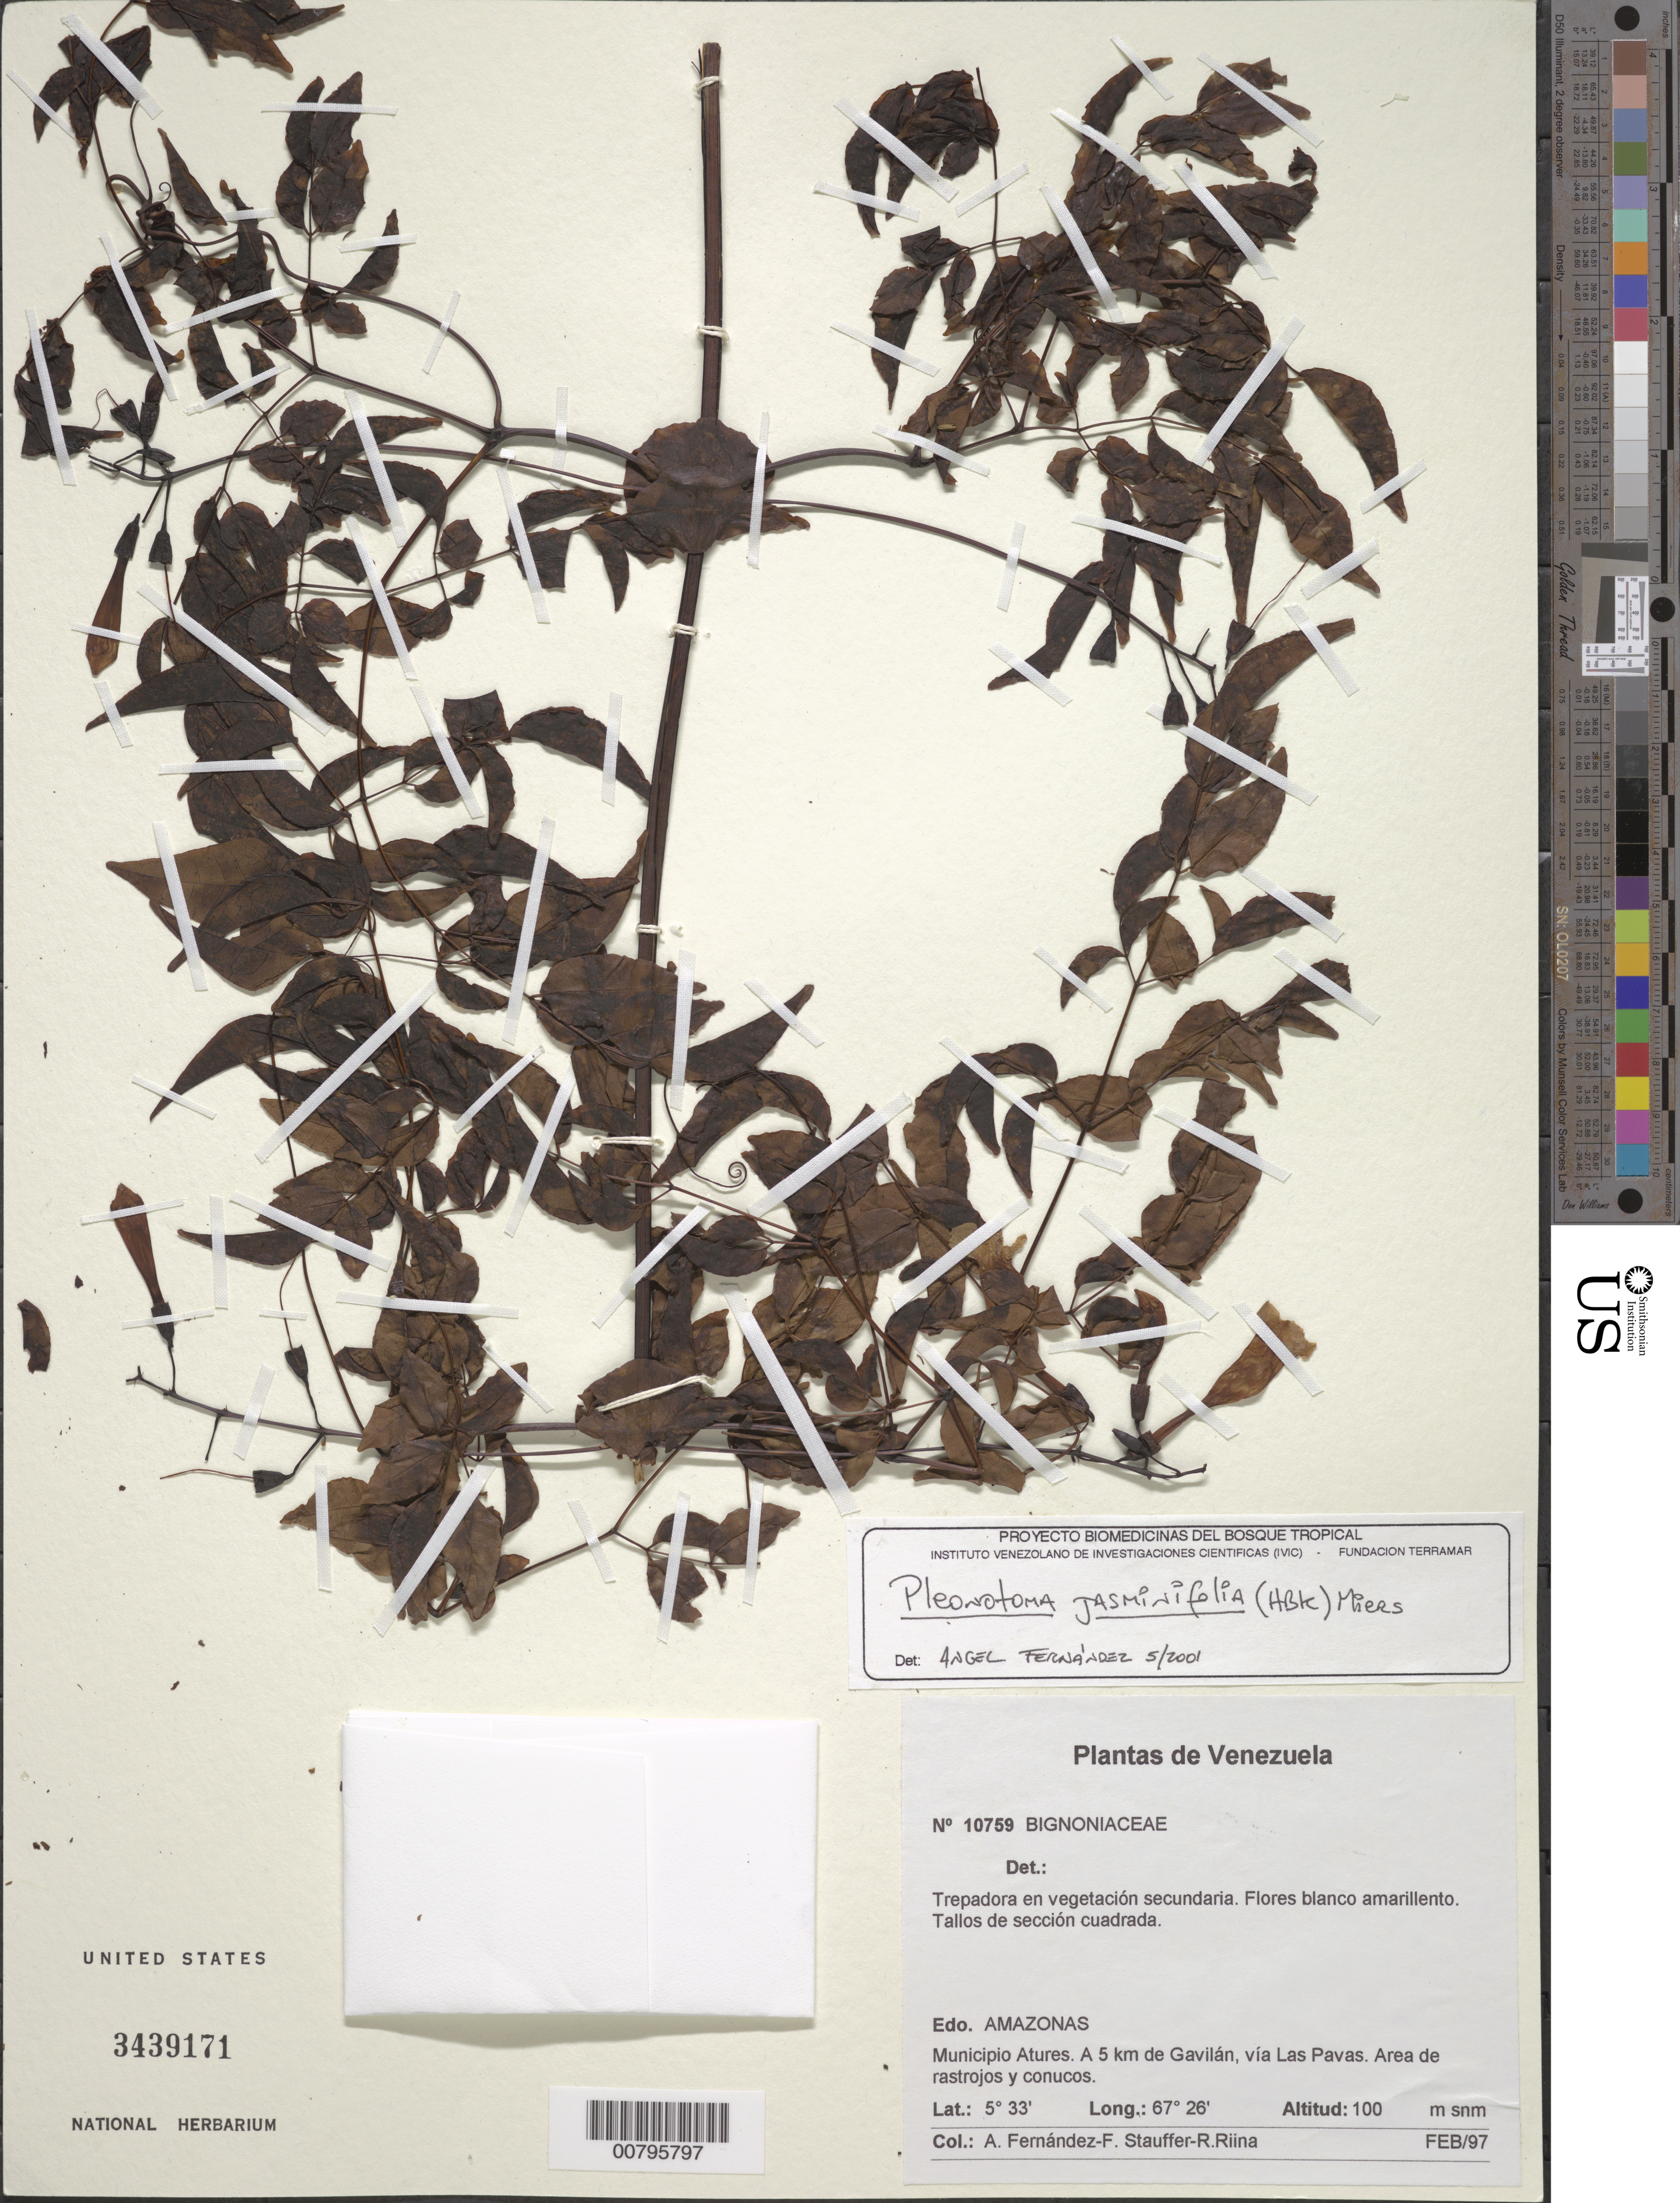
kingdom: Plantae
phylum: Tracheophyta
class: Magnoliopsida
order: Lamiales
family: Bignoniaceae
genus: Pleonotoma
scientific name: Pleonotoma jasminifolia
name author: (Kunth) Miers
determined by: Fernández, A.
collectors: A. Fernández, F. W. Stauffer & R. Riina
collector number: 10759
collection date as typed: Feb-97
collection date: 1997-02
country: Venezuela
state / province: Amazonas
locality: Mun. Atures, 5 km de Gavilan, via Las Pavas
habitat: Area de rastrojos y conucos; en vegetación secundaria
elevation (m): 100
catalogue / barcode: US 3439171